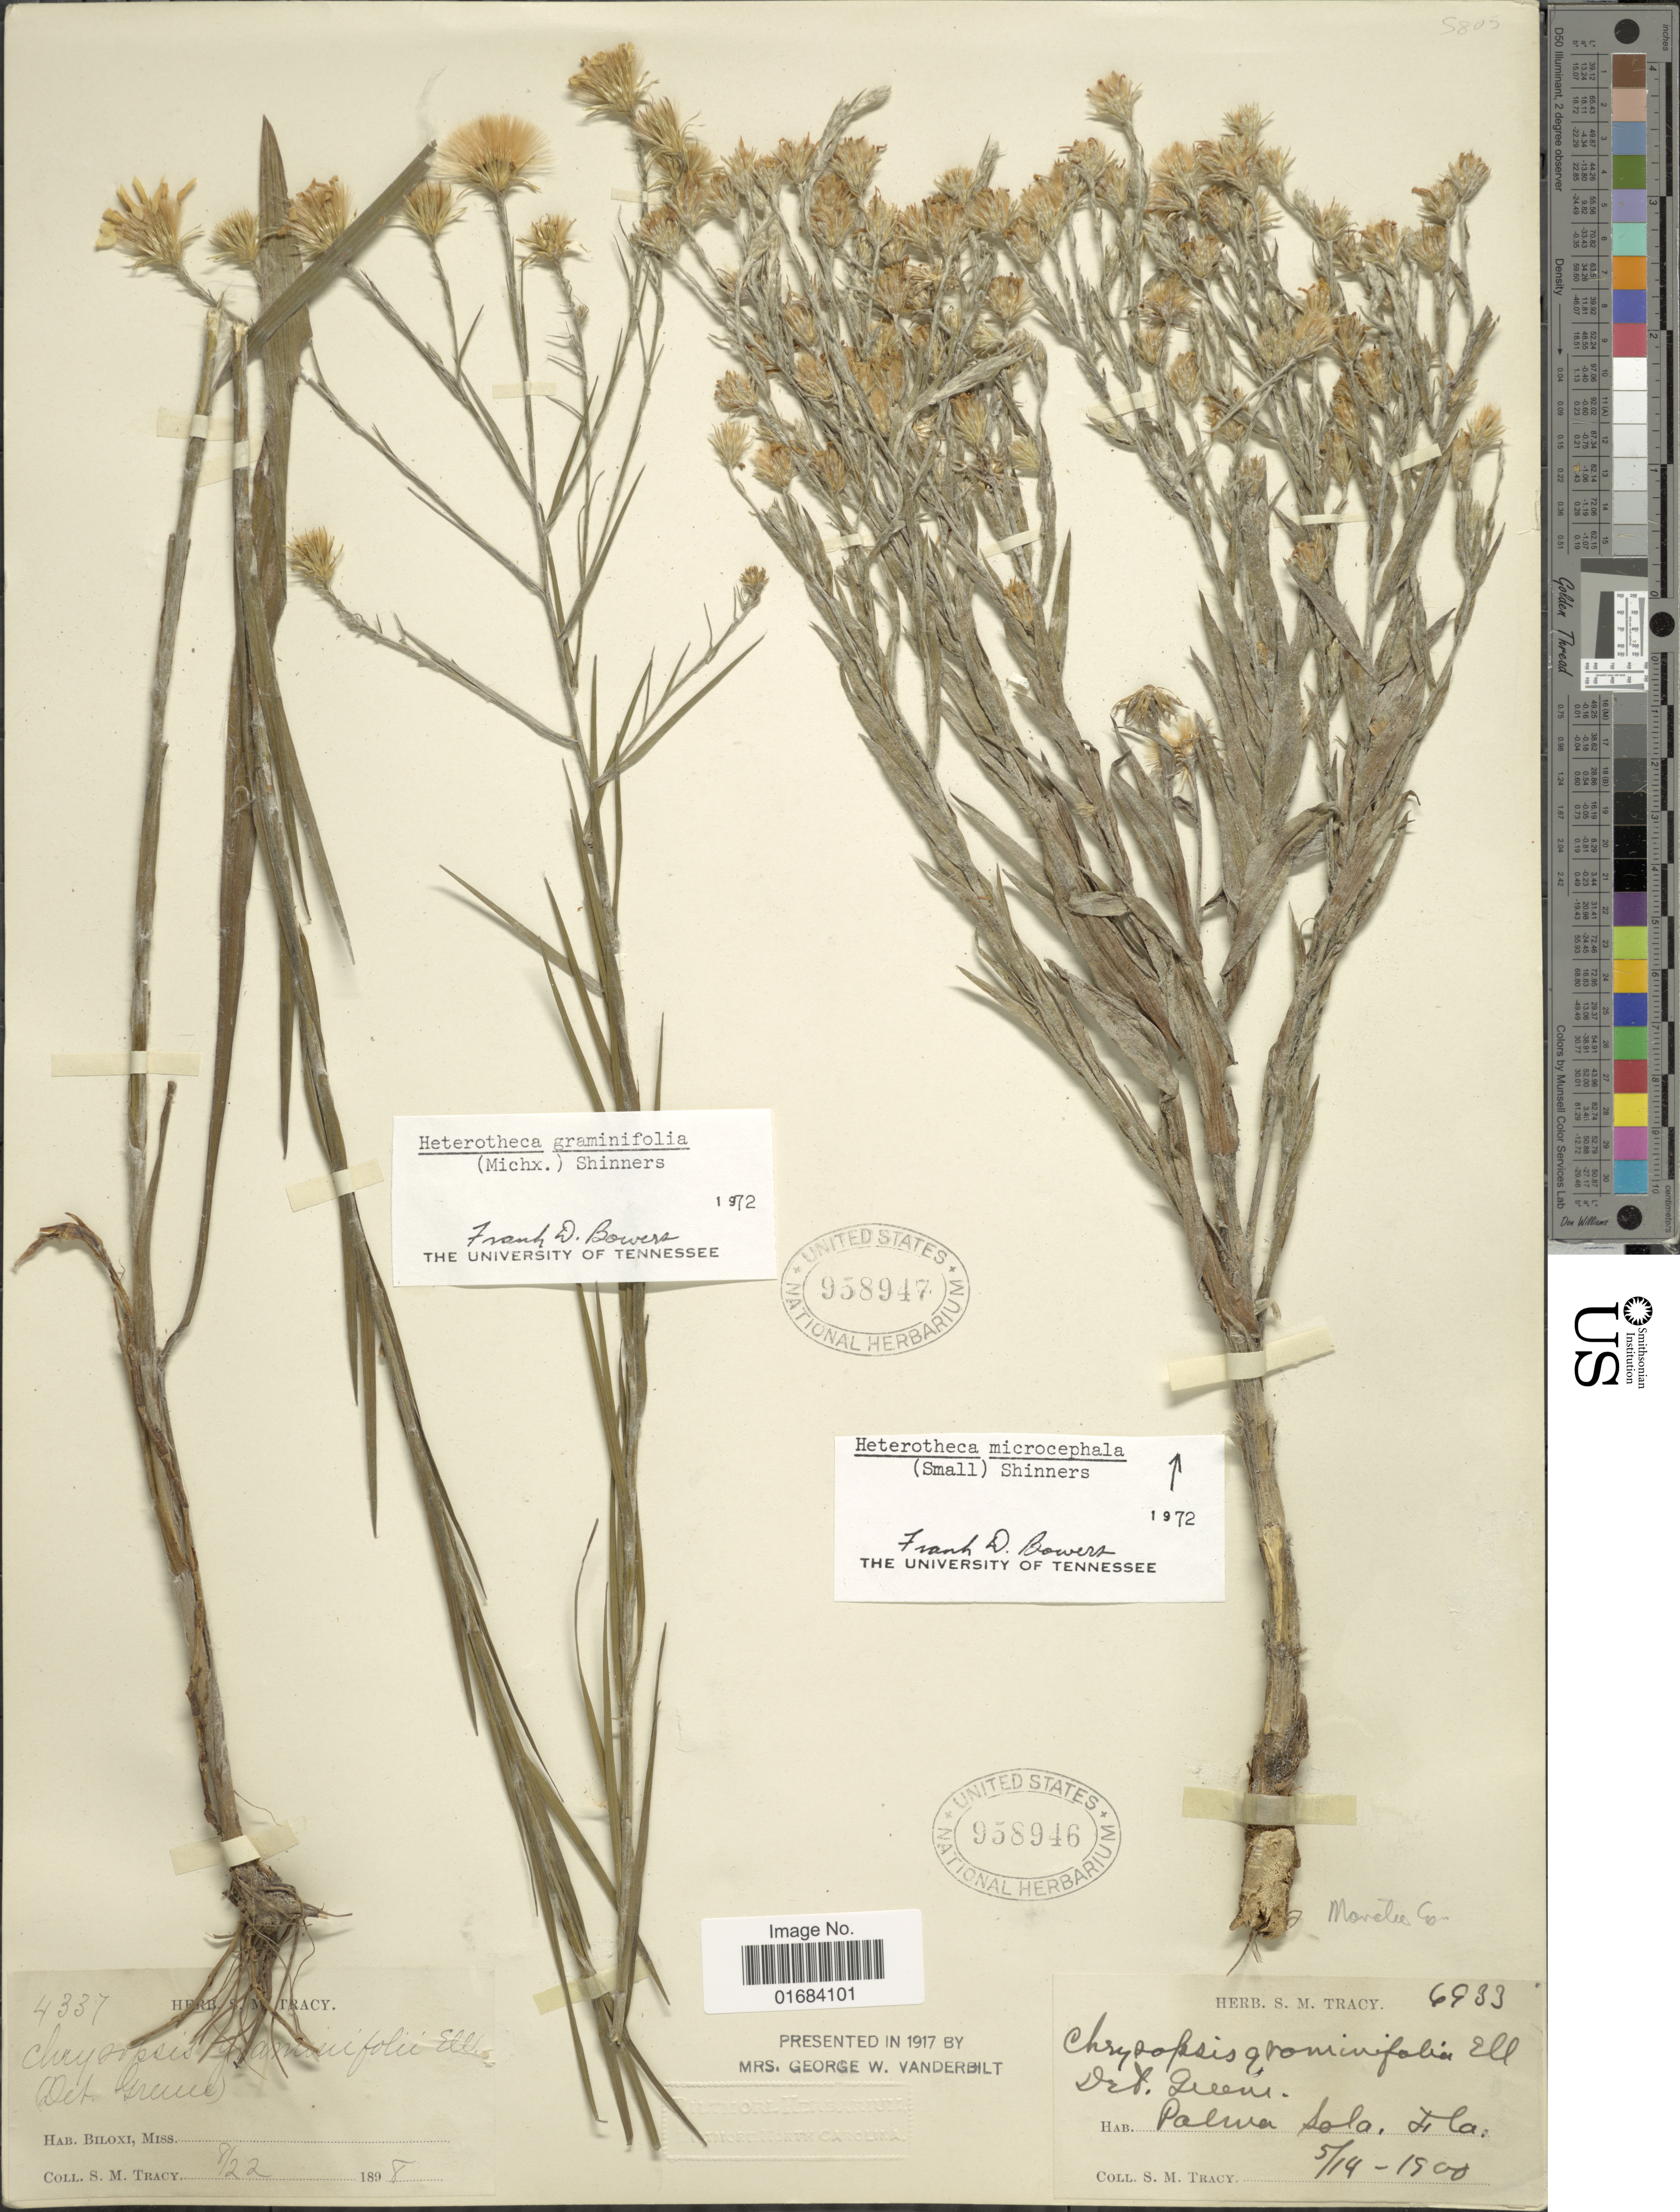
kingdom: Plantae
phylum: Tracheophyta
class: Magnoliopsida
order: Asterales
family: Asteraceae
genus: Pityopsis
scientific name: Pityopsis microcephala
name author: Small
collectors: S. M. Tracy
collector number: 6933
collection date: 1900-05-14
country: United States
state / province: Florida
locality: Palma Sola, Manatee Co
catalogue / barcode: US 958946